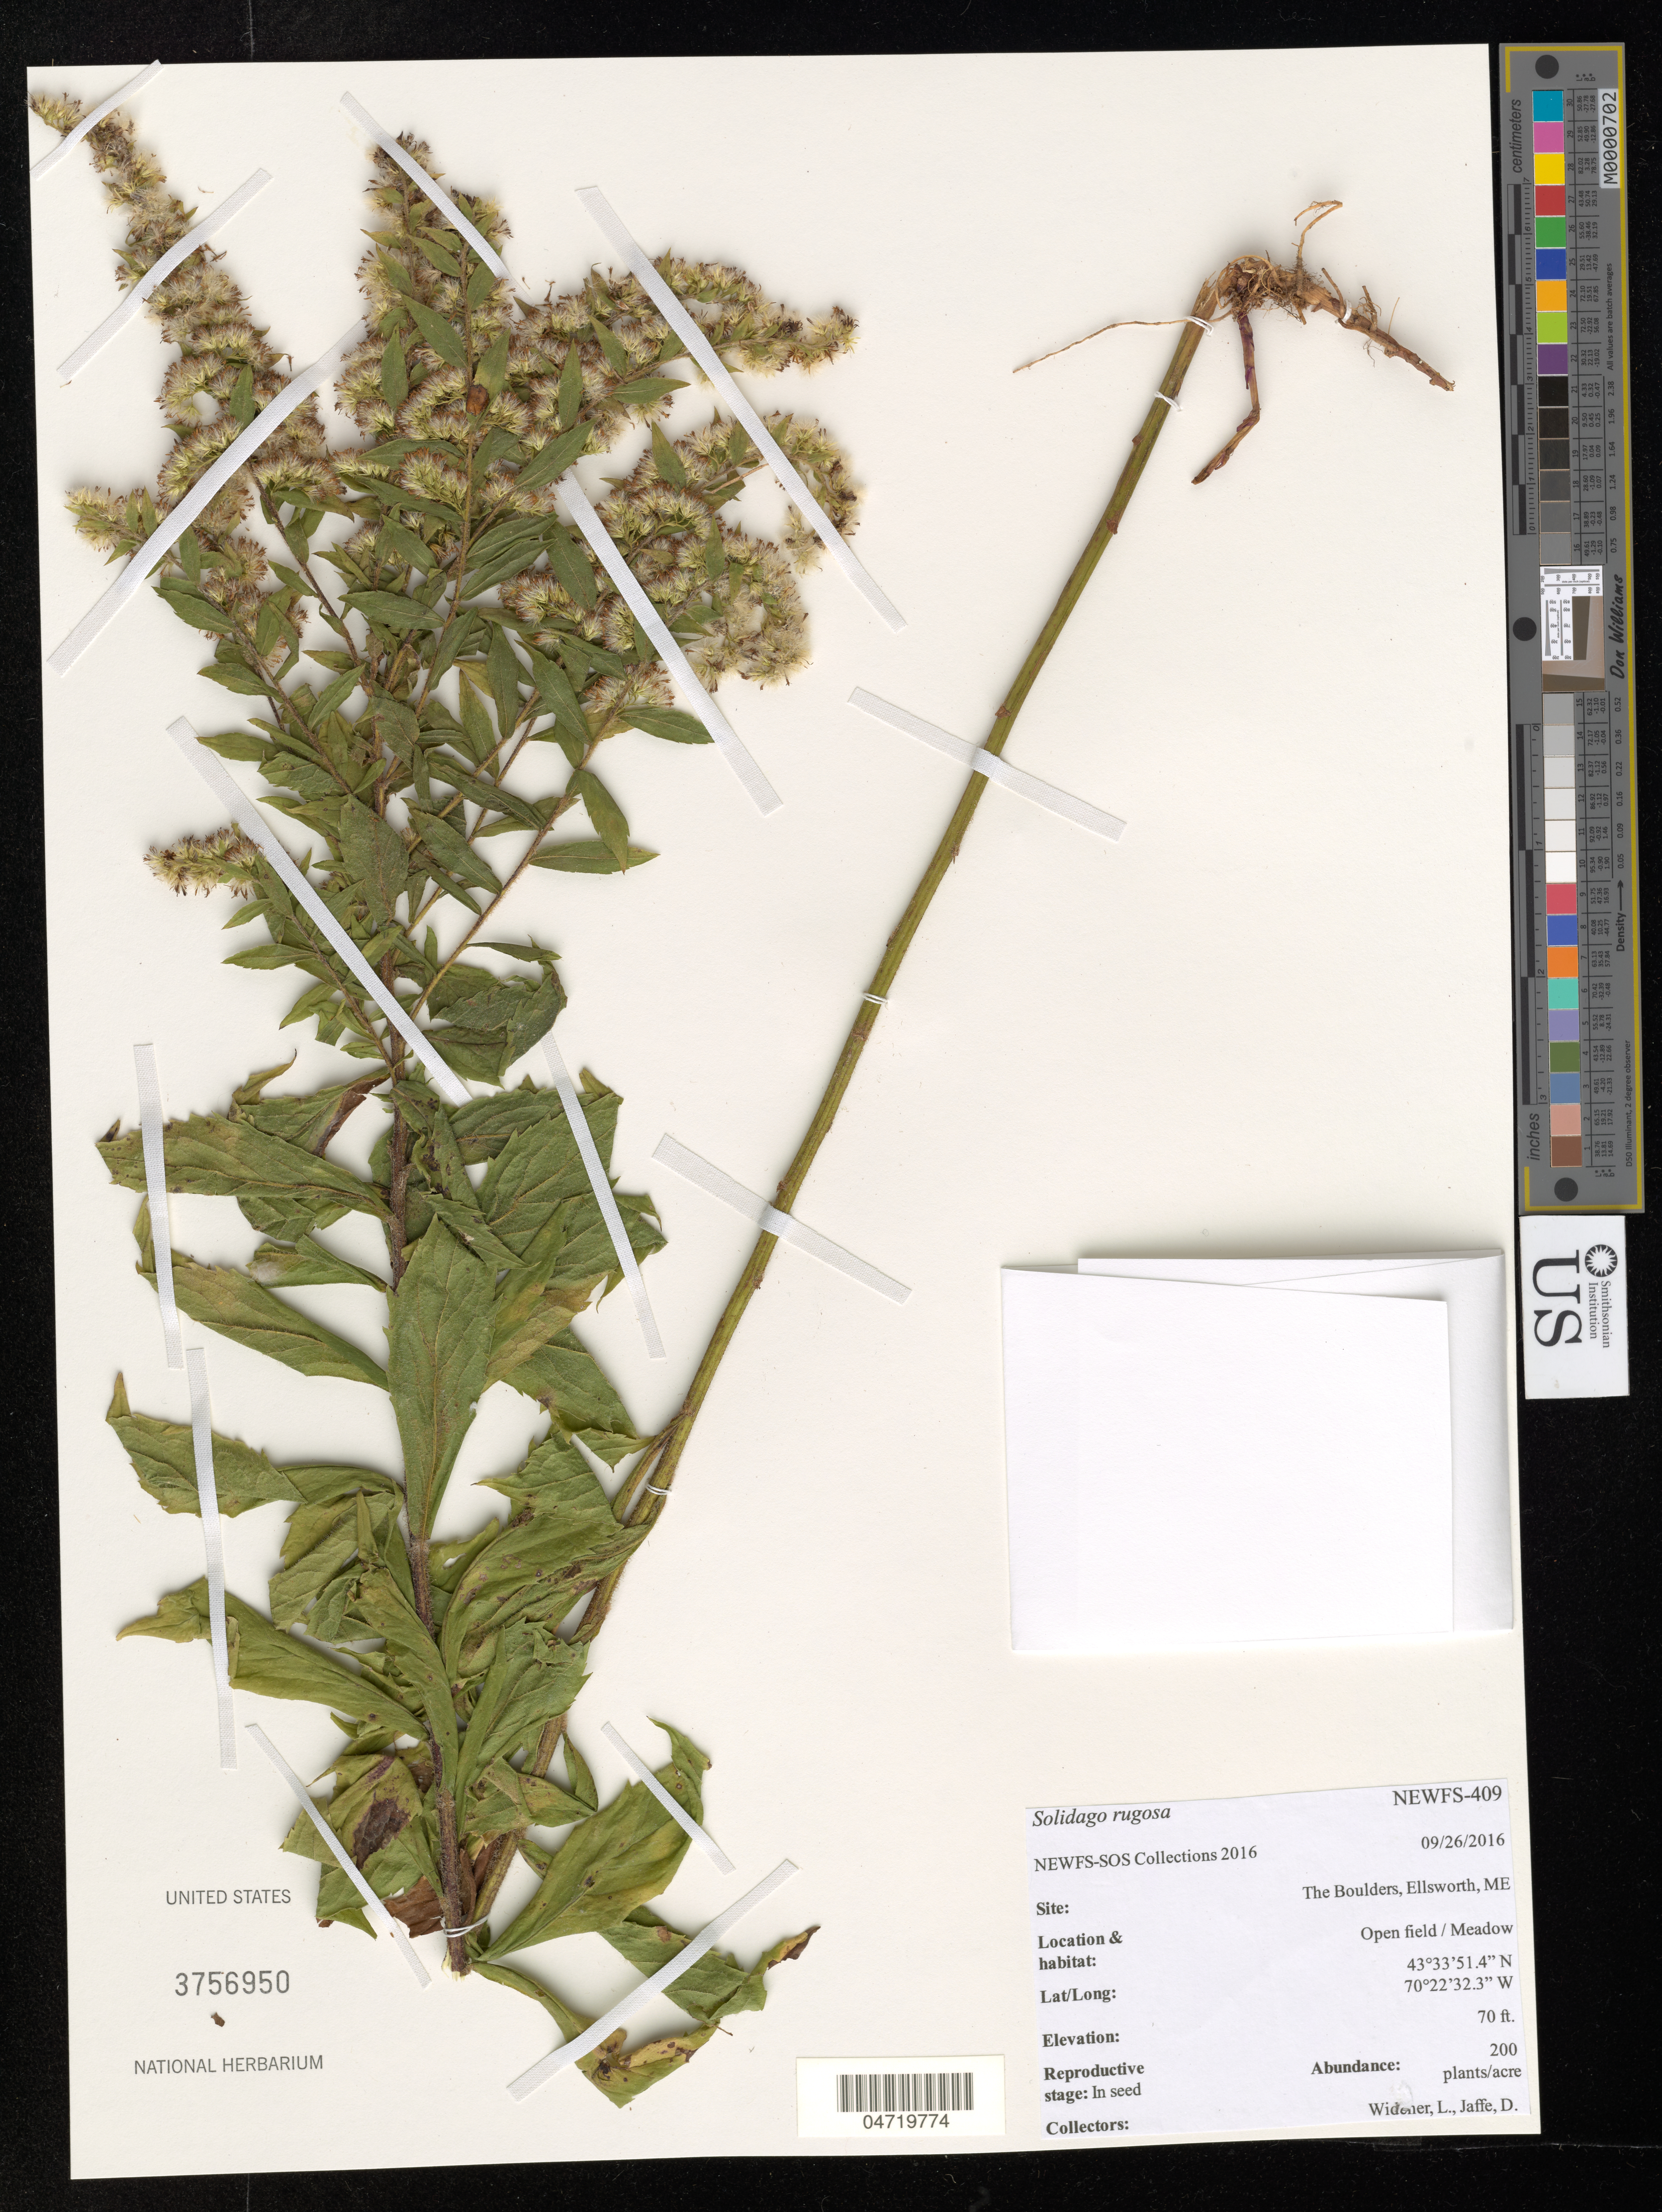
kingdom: Plantae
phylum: Tracheophyta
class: Magnoliopsida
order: Asterales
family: Asteraceae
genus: Solidago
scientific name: Solidago rugosa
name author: Mill.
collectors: L. Widener & D. Jaffe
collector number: NEWFS-409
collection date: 2016-09-26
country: United States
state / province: Maine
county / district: Hancock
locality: Private Land, Ellsworth, ME, The Boulders, open field / meadow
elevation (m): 21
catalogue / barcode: US 3756950